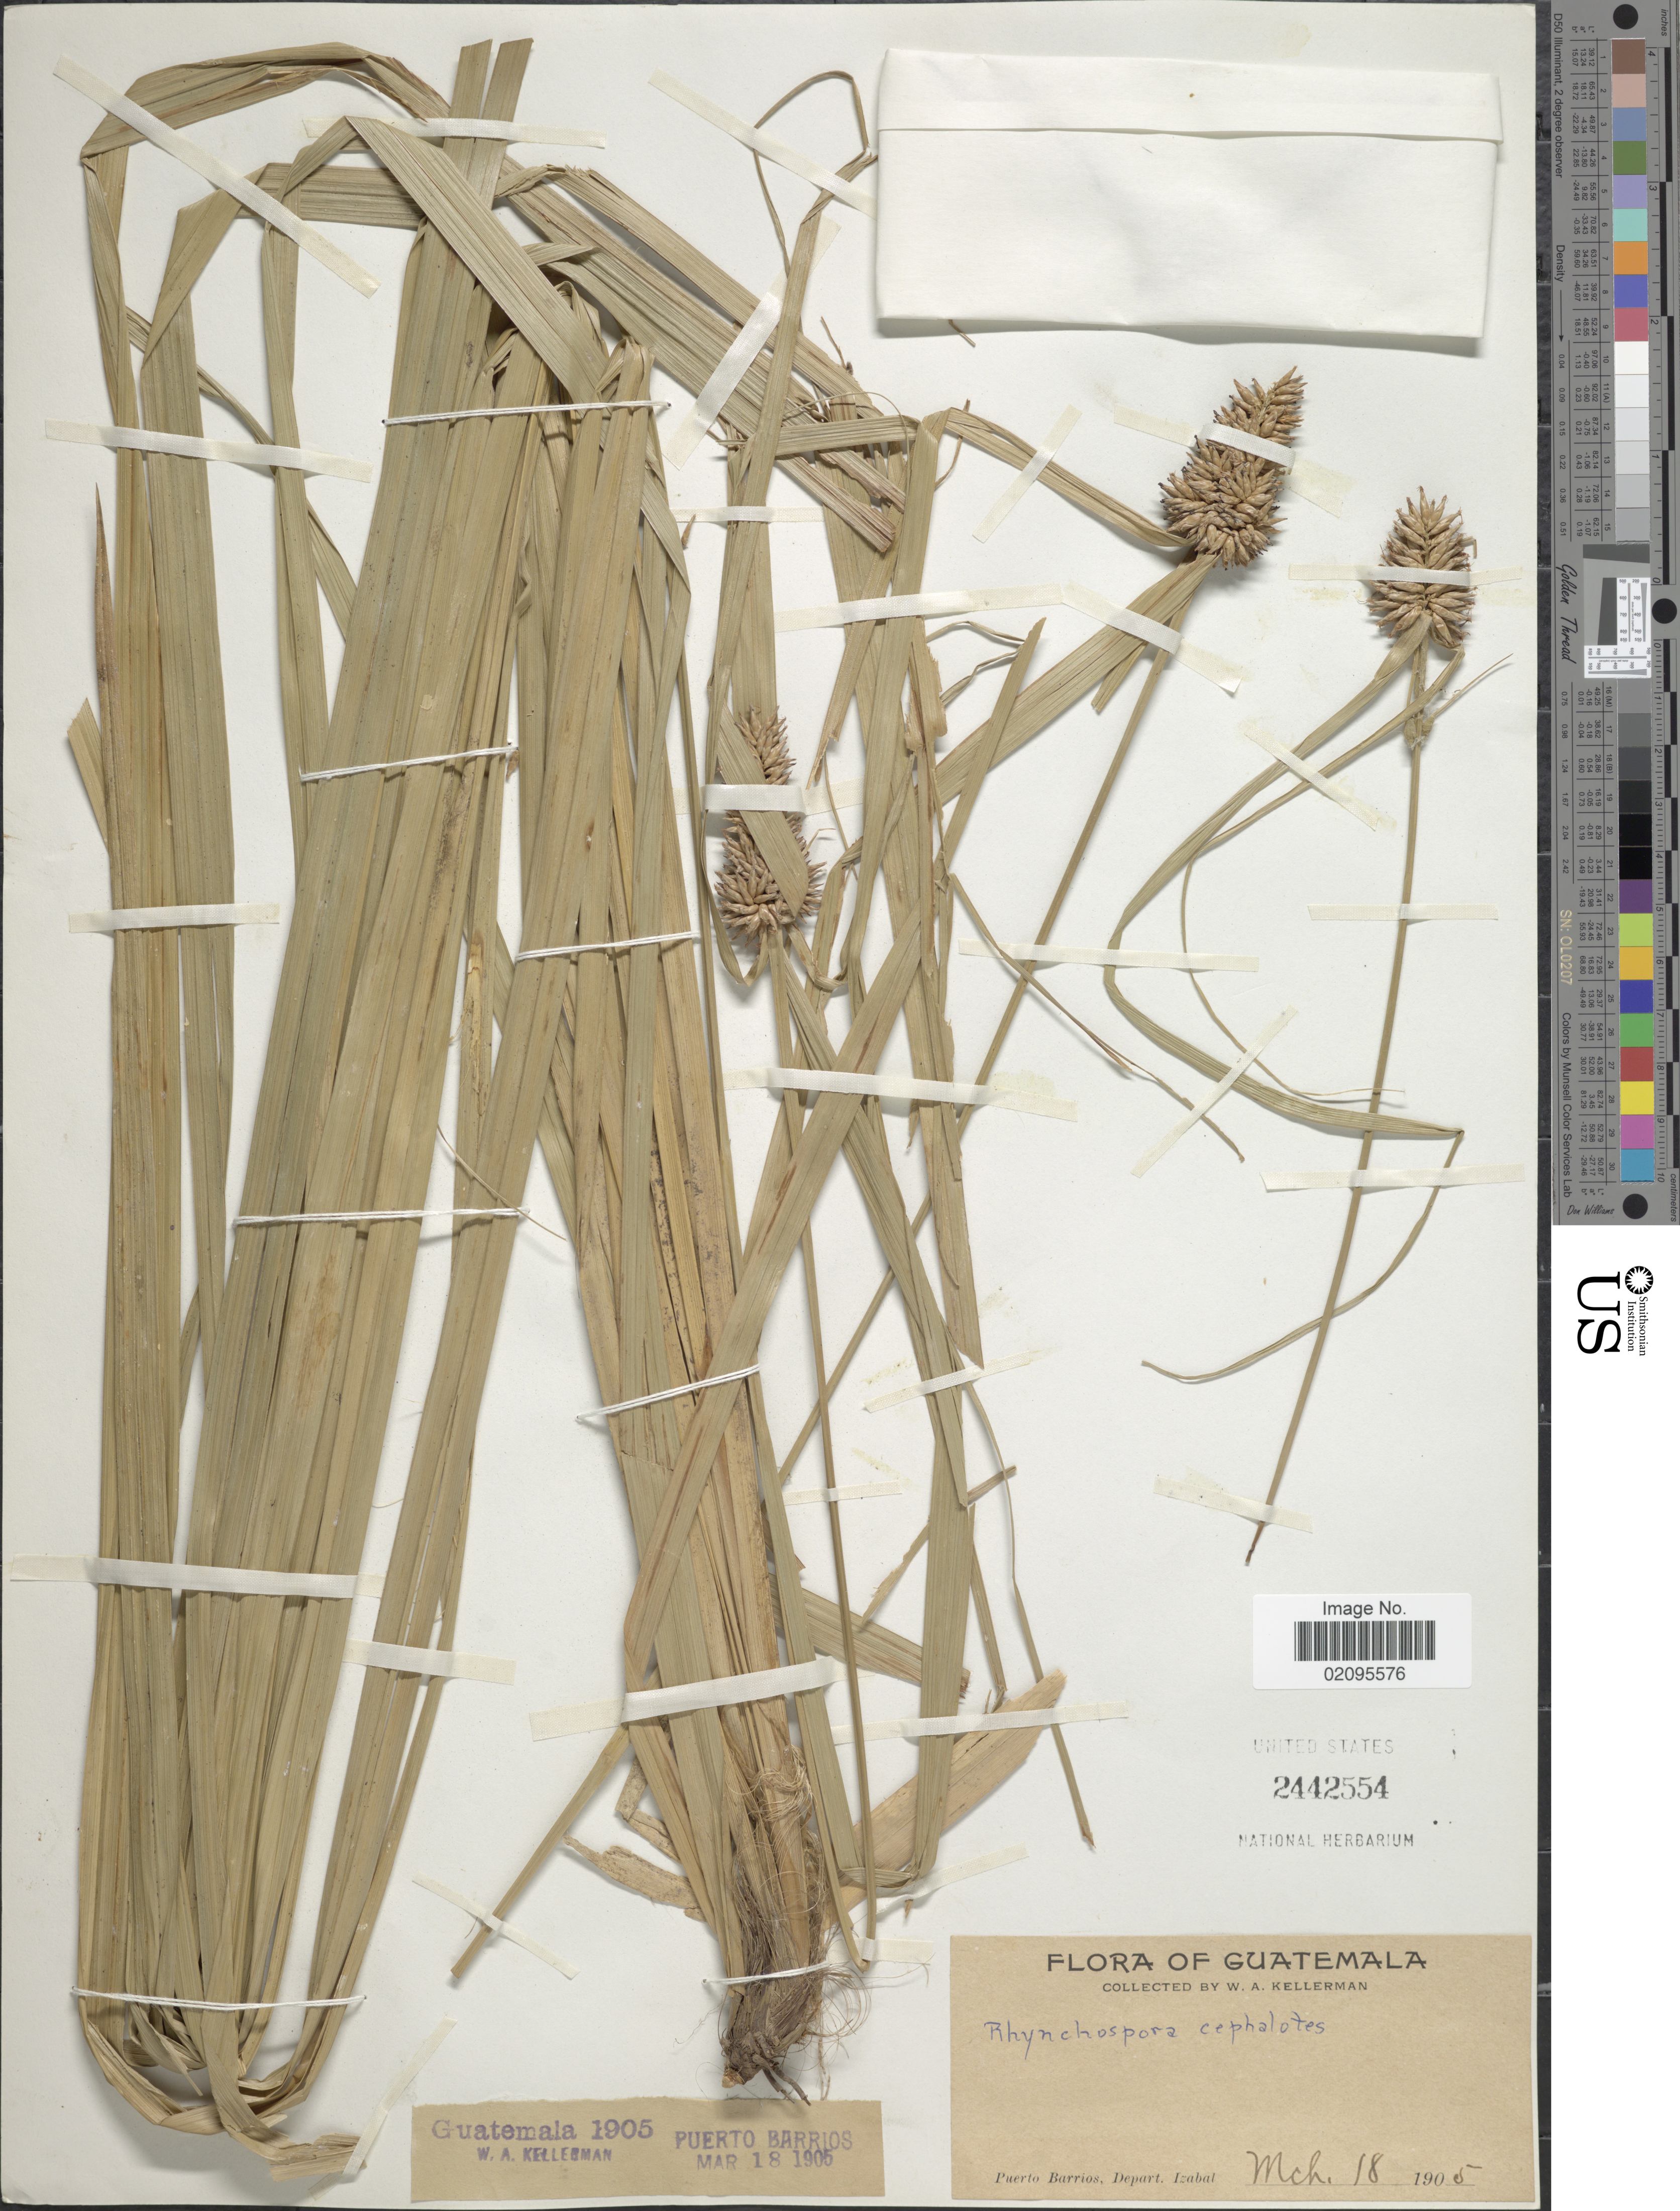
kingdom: Plantae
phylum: Tracheophyta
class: Liliopsida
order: Poales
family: Cyperaceae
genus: Rhynchospora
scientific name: Rhynchospora cephalotes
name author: (L.) Vahl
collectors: W. Kellerman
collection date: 1905-03-18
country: Guatemala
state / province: Izabal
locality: Puerto Barrios.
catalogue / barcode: US 2442554